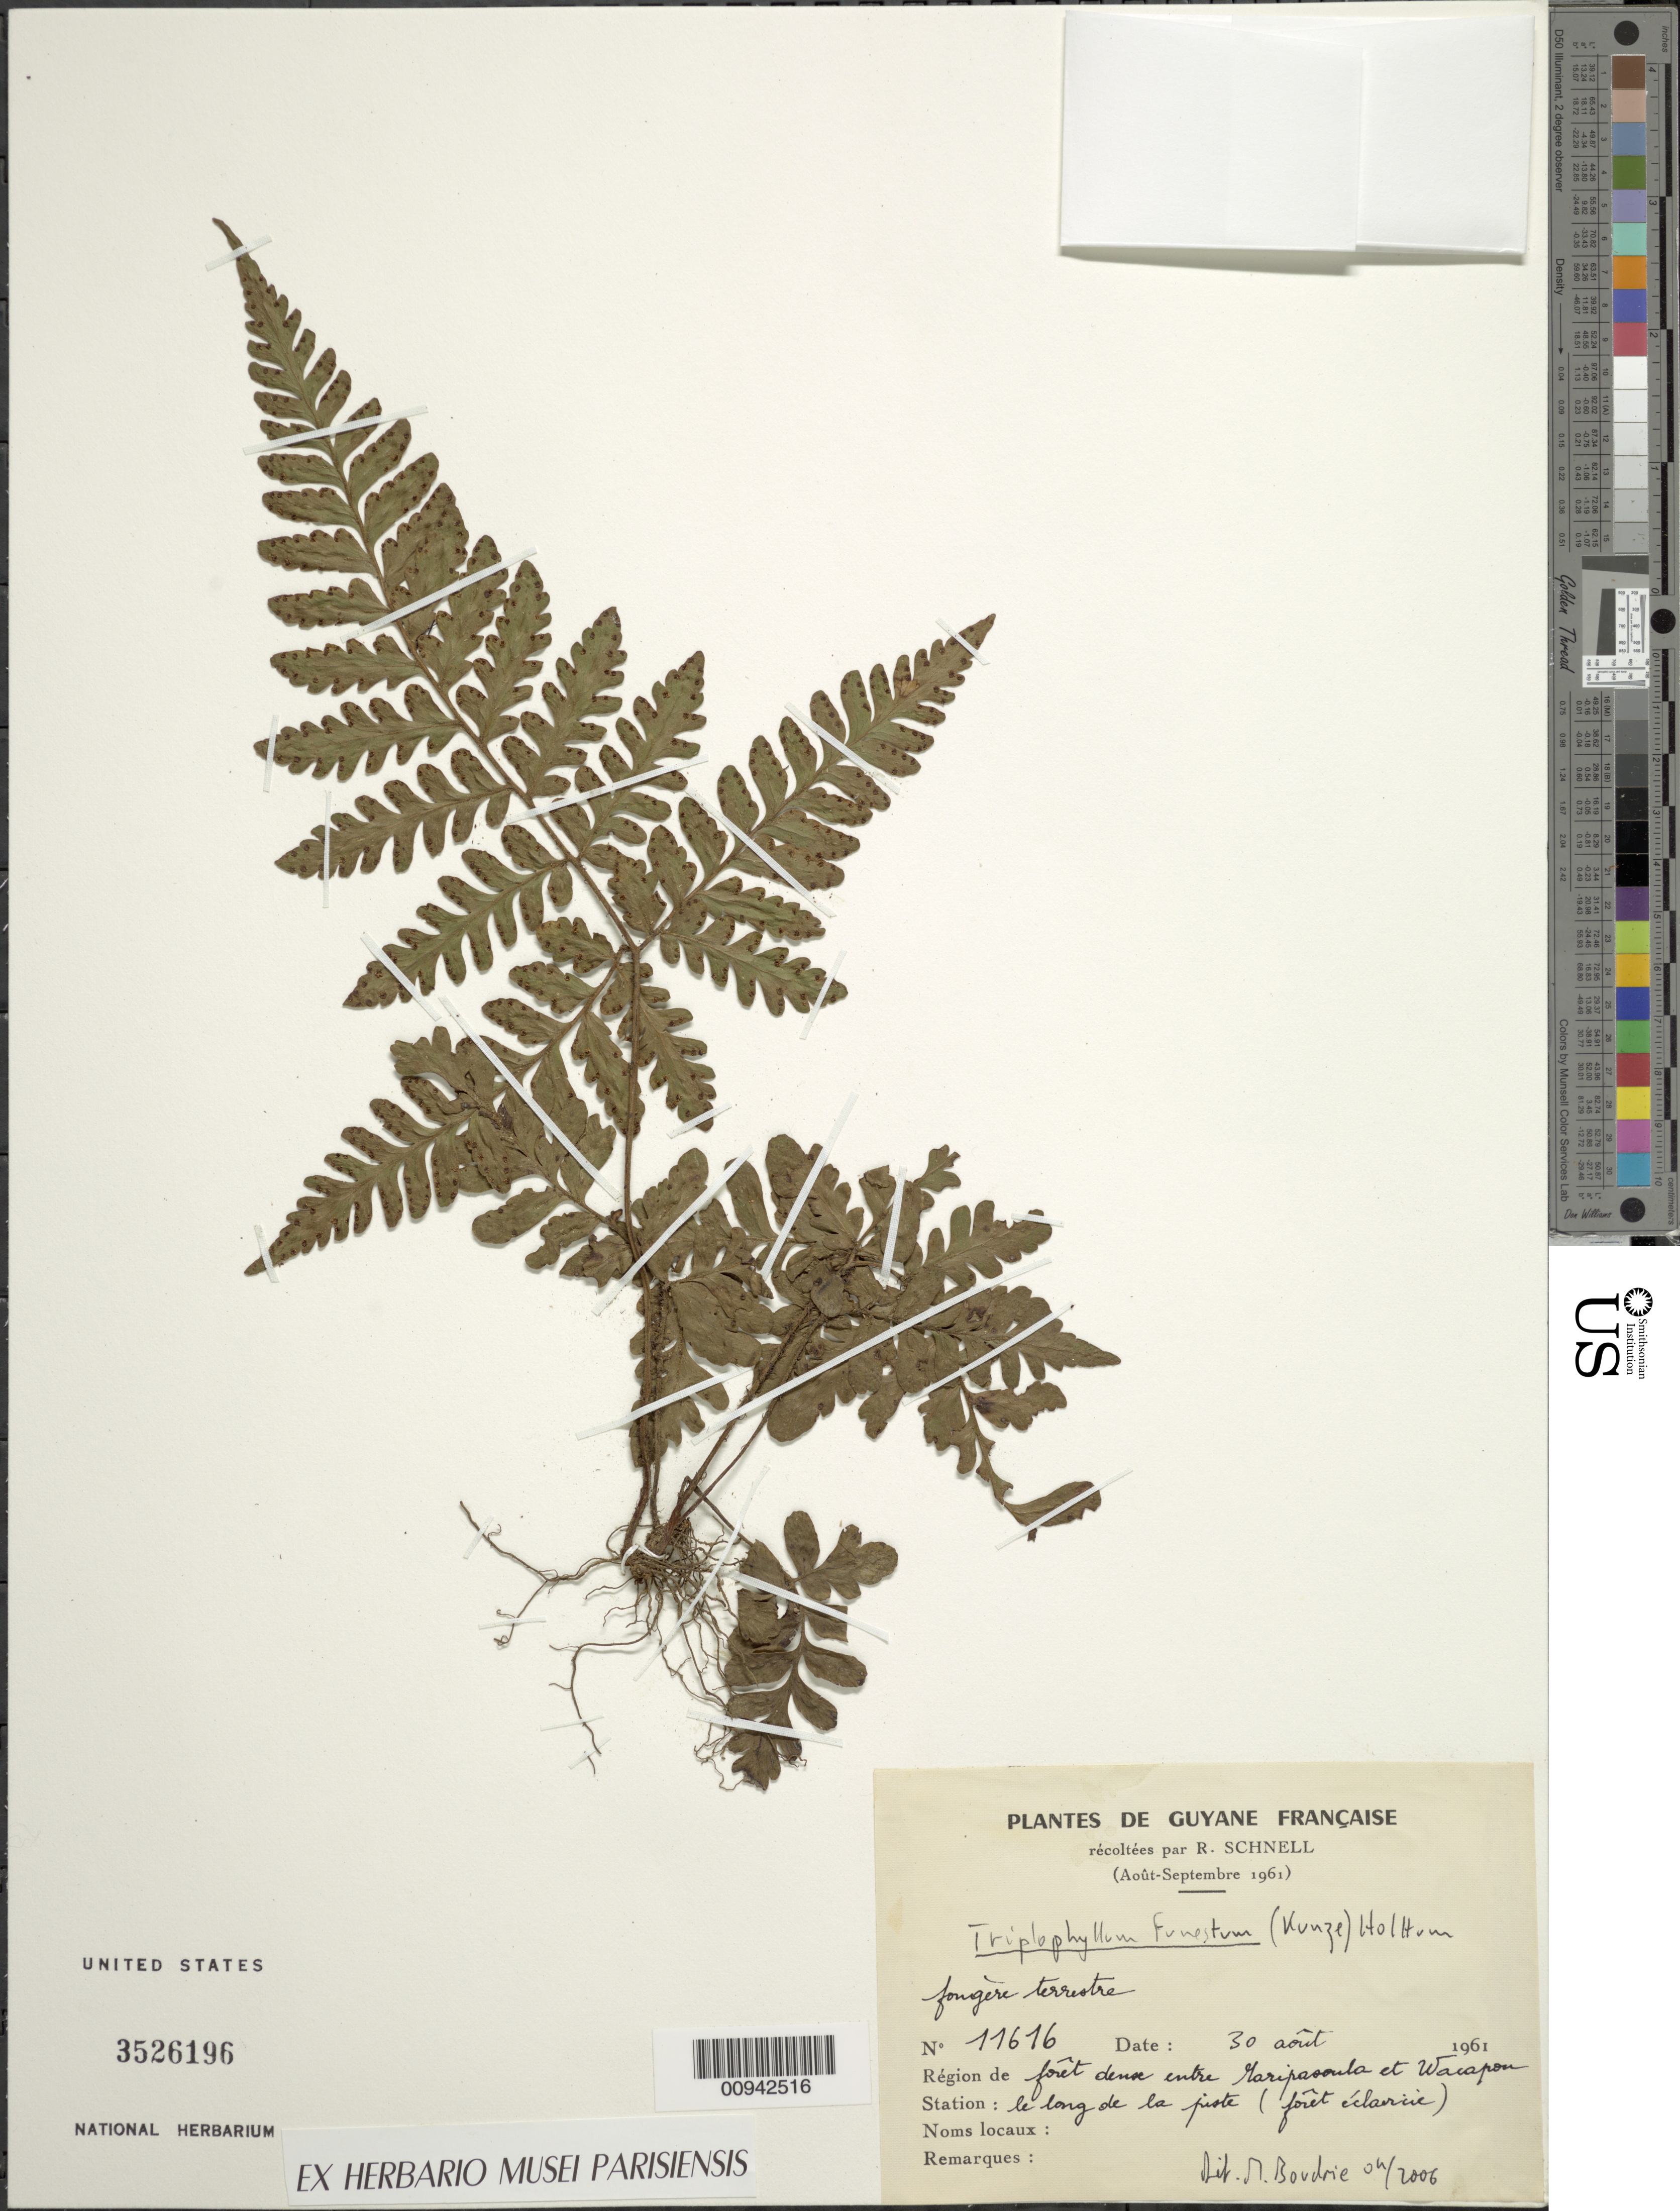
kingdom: Plantae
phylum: Tracheophyta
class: Polypodiopsida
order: Polypodiales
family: Tectariaceae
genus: Triplophyllum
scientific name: Triplophyllum funestum var. funestum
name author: (Kunze) Holttum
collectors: R. A. Schnell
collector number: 11616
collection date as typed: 30-Aug-61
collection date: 1961-08-30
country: French Guiana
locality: Maripasoula to Wacapon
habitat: Foret dense, le long de la piste (foret eclairee)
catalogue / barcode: US 3526196